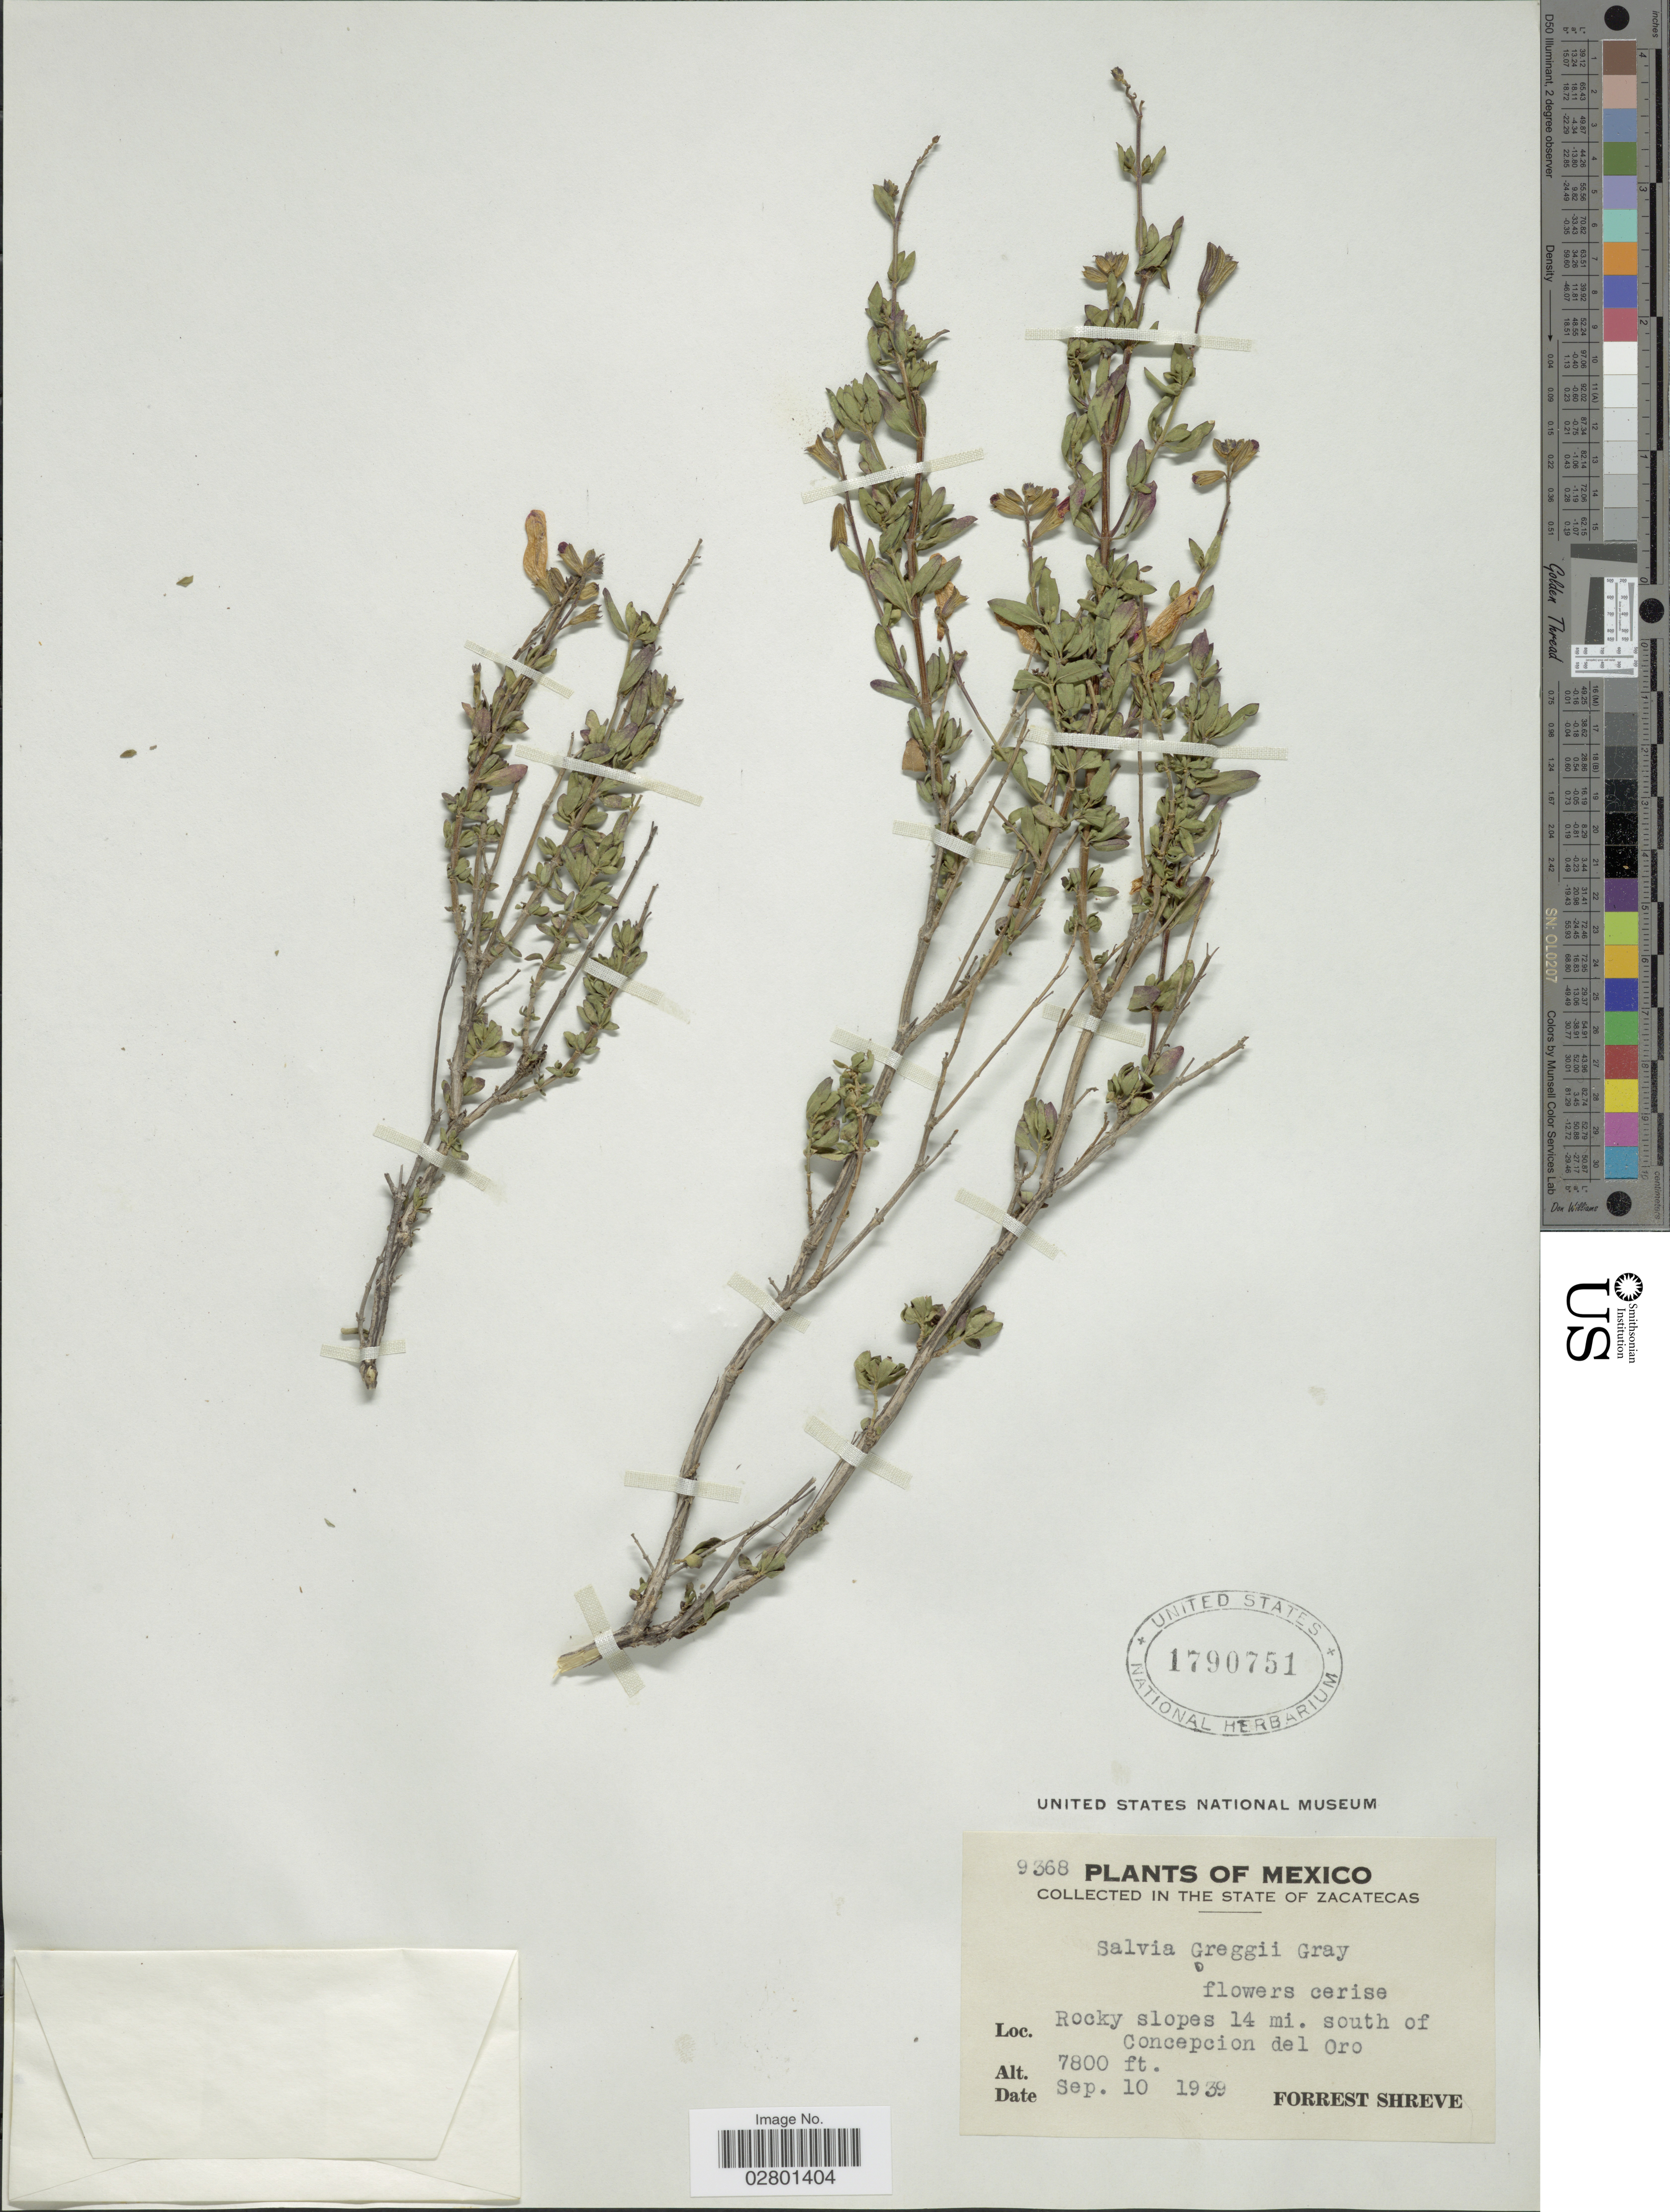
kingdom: Plantae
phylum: Tracheophyta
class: Magnoliopsida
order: Lamiales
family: Lamiaceae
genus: Salvia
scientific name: Salvia greggii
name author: A. Gray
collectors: F. Shreve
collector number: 9368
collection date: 1939-09-10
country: Mexico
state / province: Zacatecas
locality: Rocky slopes 14 mi. south of Concepcion del Oro.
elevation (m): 2377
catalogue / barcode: US 1790751